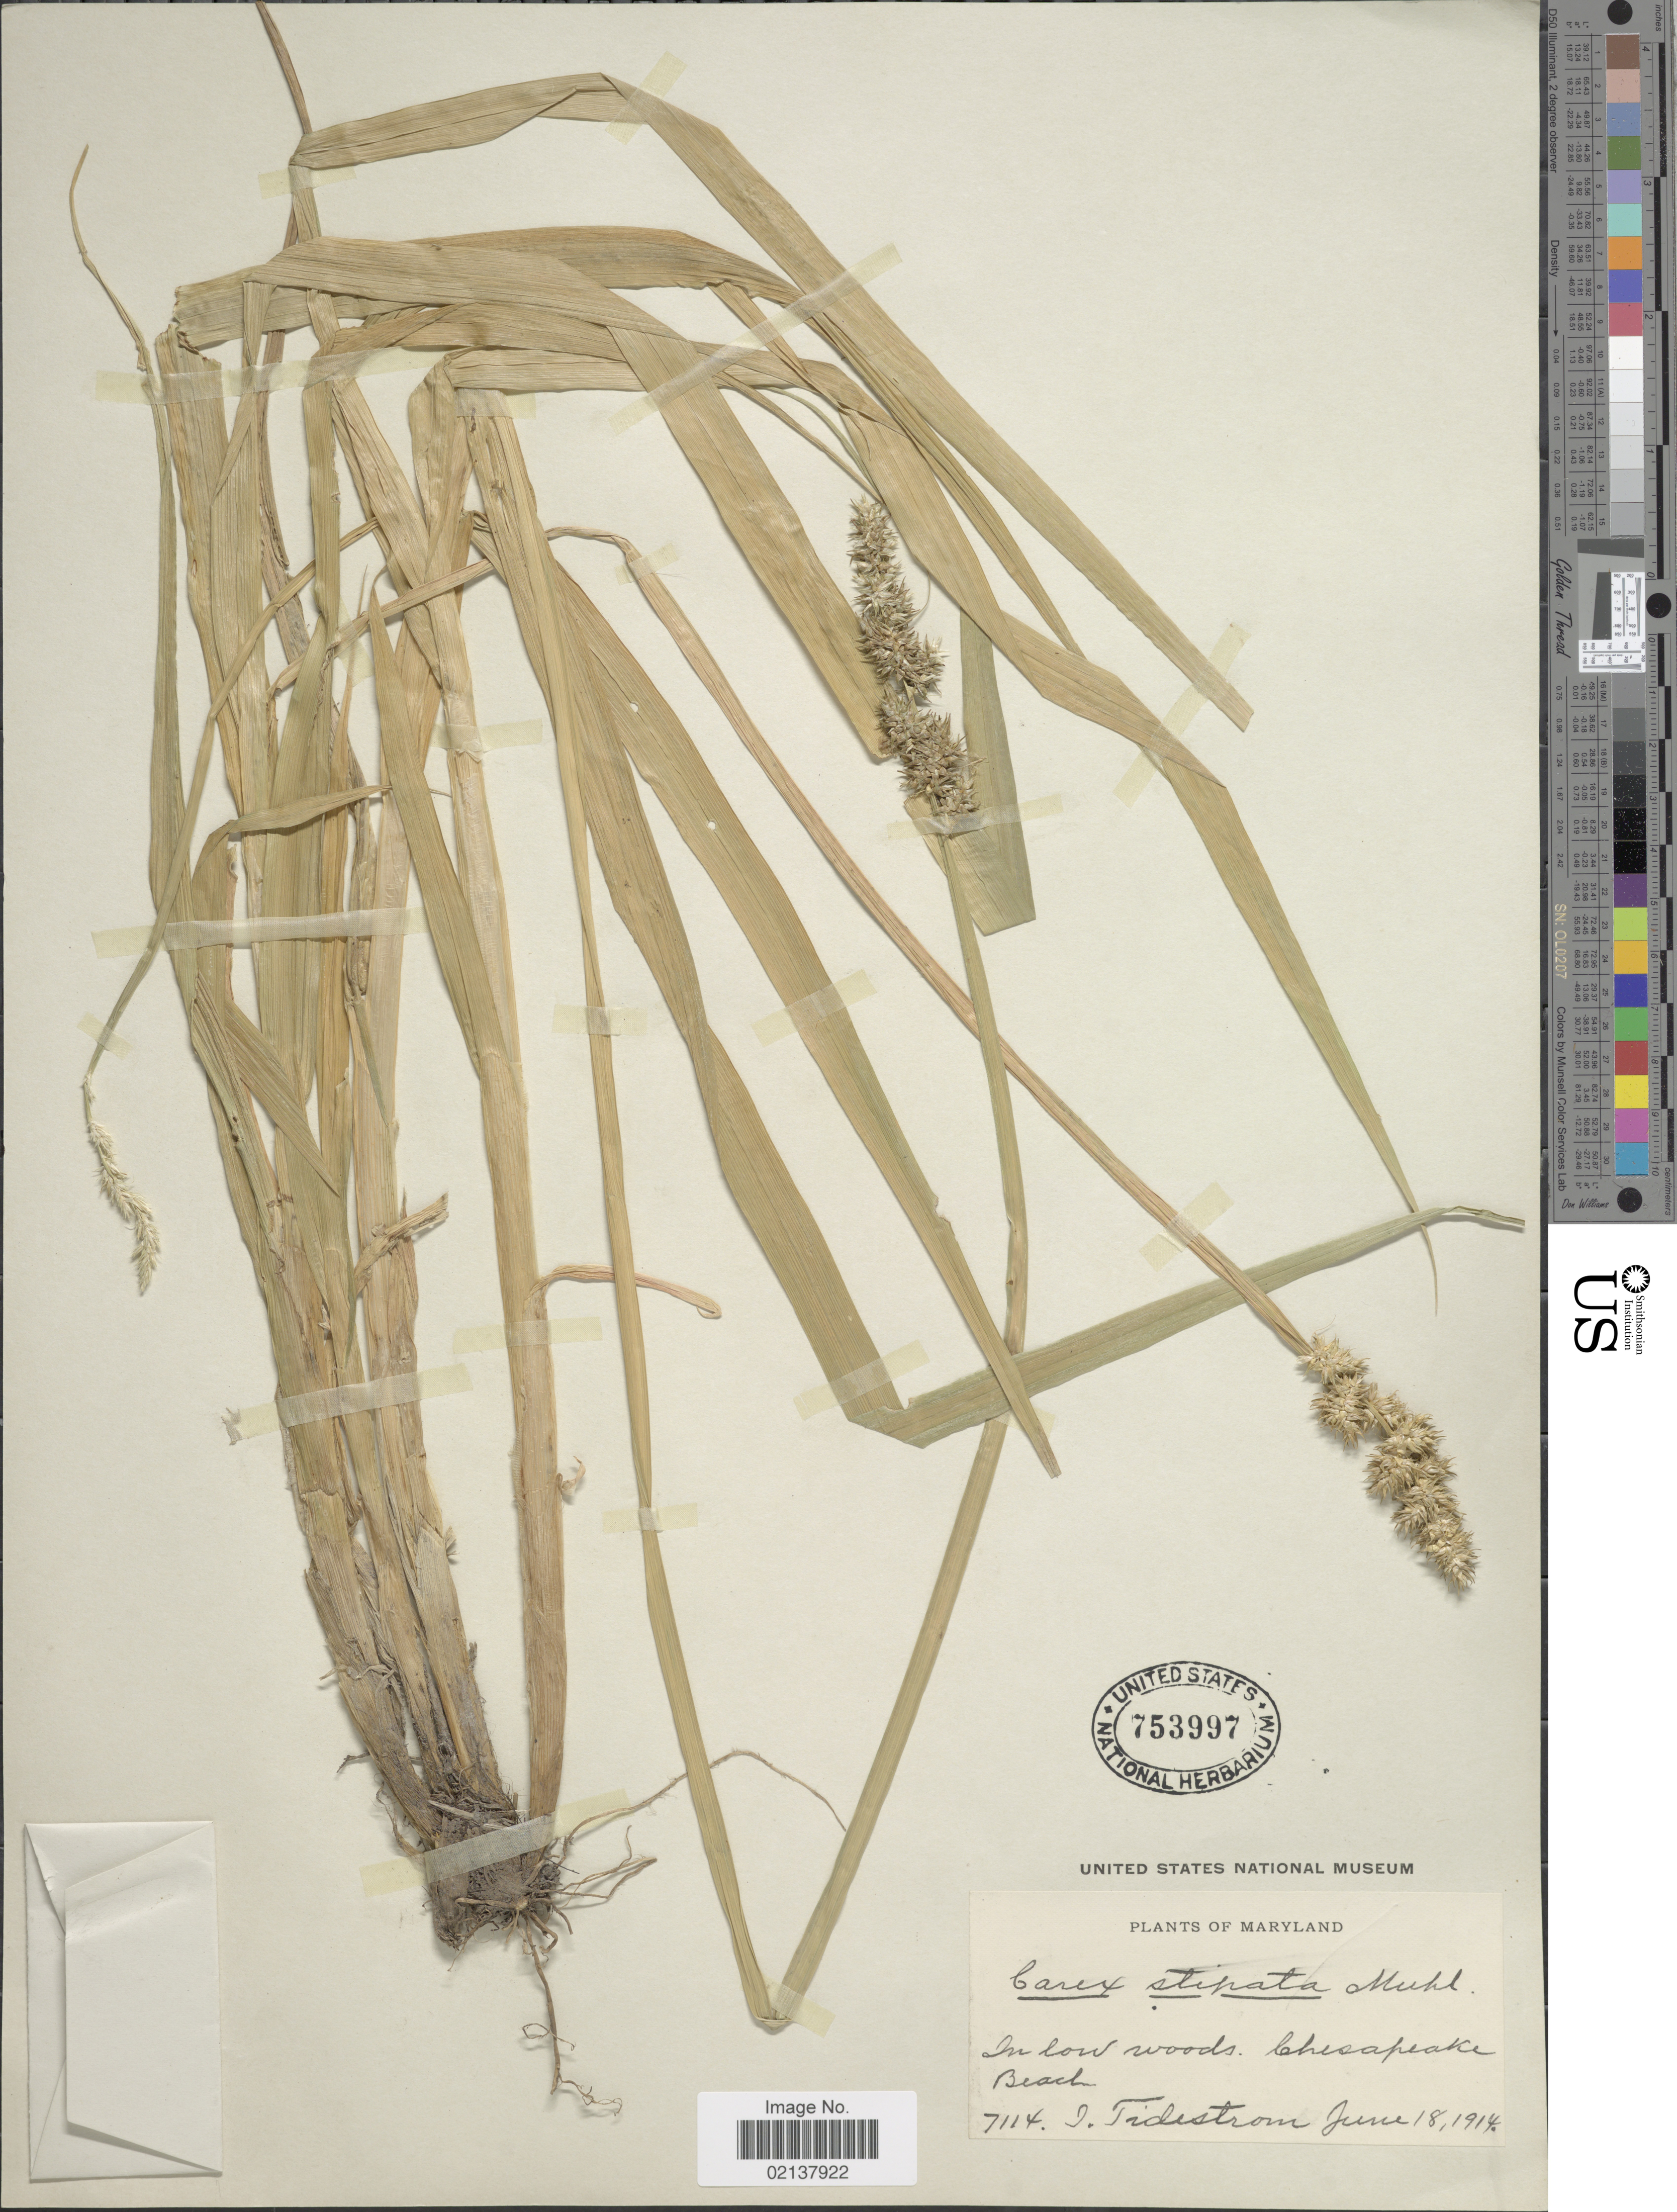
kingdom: Plantae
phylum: Tracheophyta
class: Liliopsida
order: Poales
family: Cyperaceae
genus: Carex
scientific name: Carex stipata var. maxima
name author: Chapm. ex Boott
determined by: Strong, Mark T., (BOT), Smithsonian Institution - National Museum of Natural History (UNITED STATES)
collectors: I. F. Tidestrom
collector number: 7114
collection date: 1914-06-18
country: United States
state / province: Maryland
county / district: Calvert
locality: In low woods, Chesapeake Beach.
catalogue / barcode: US 753997